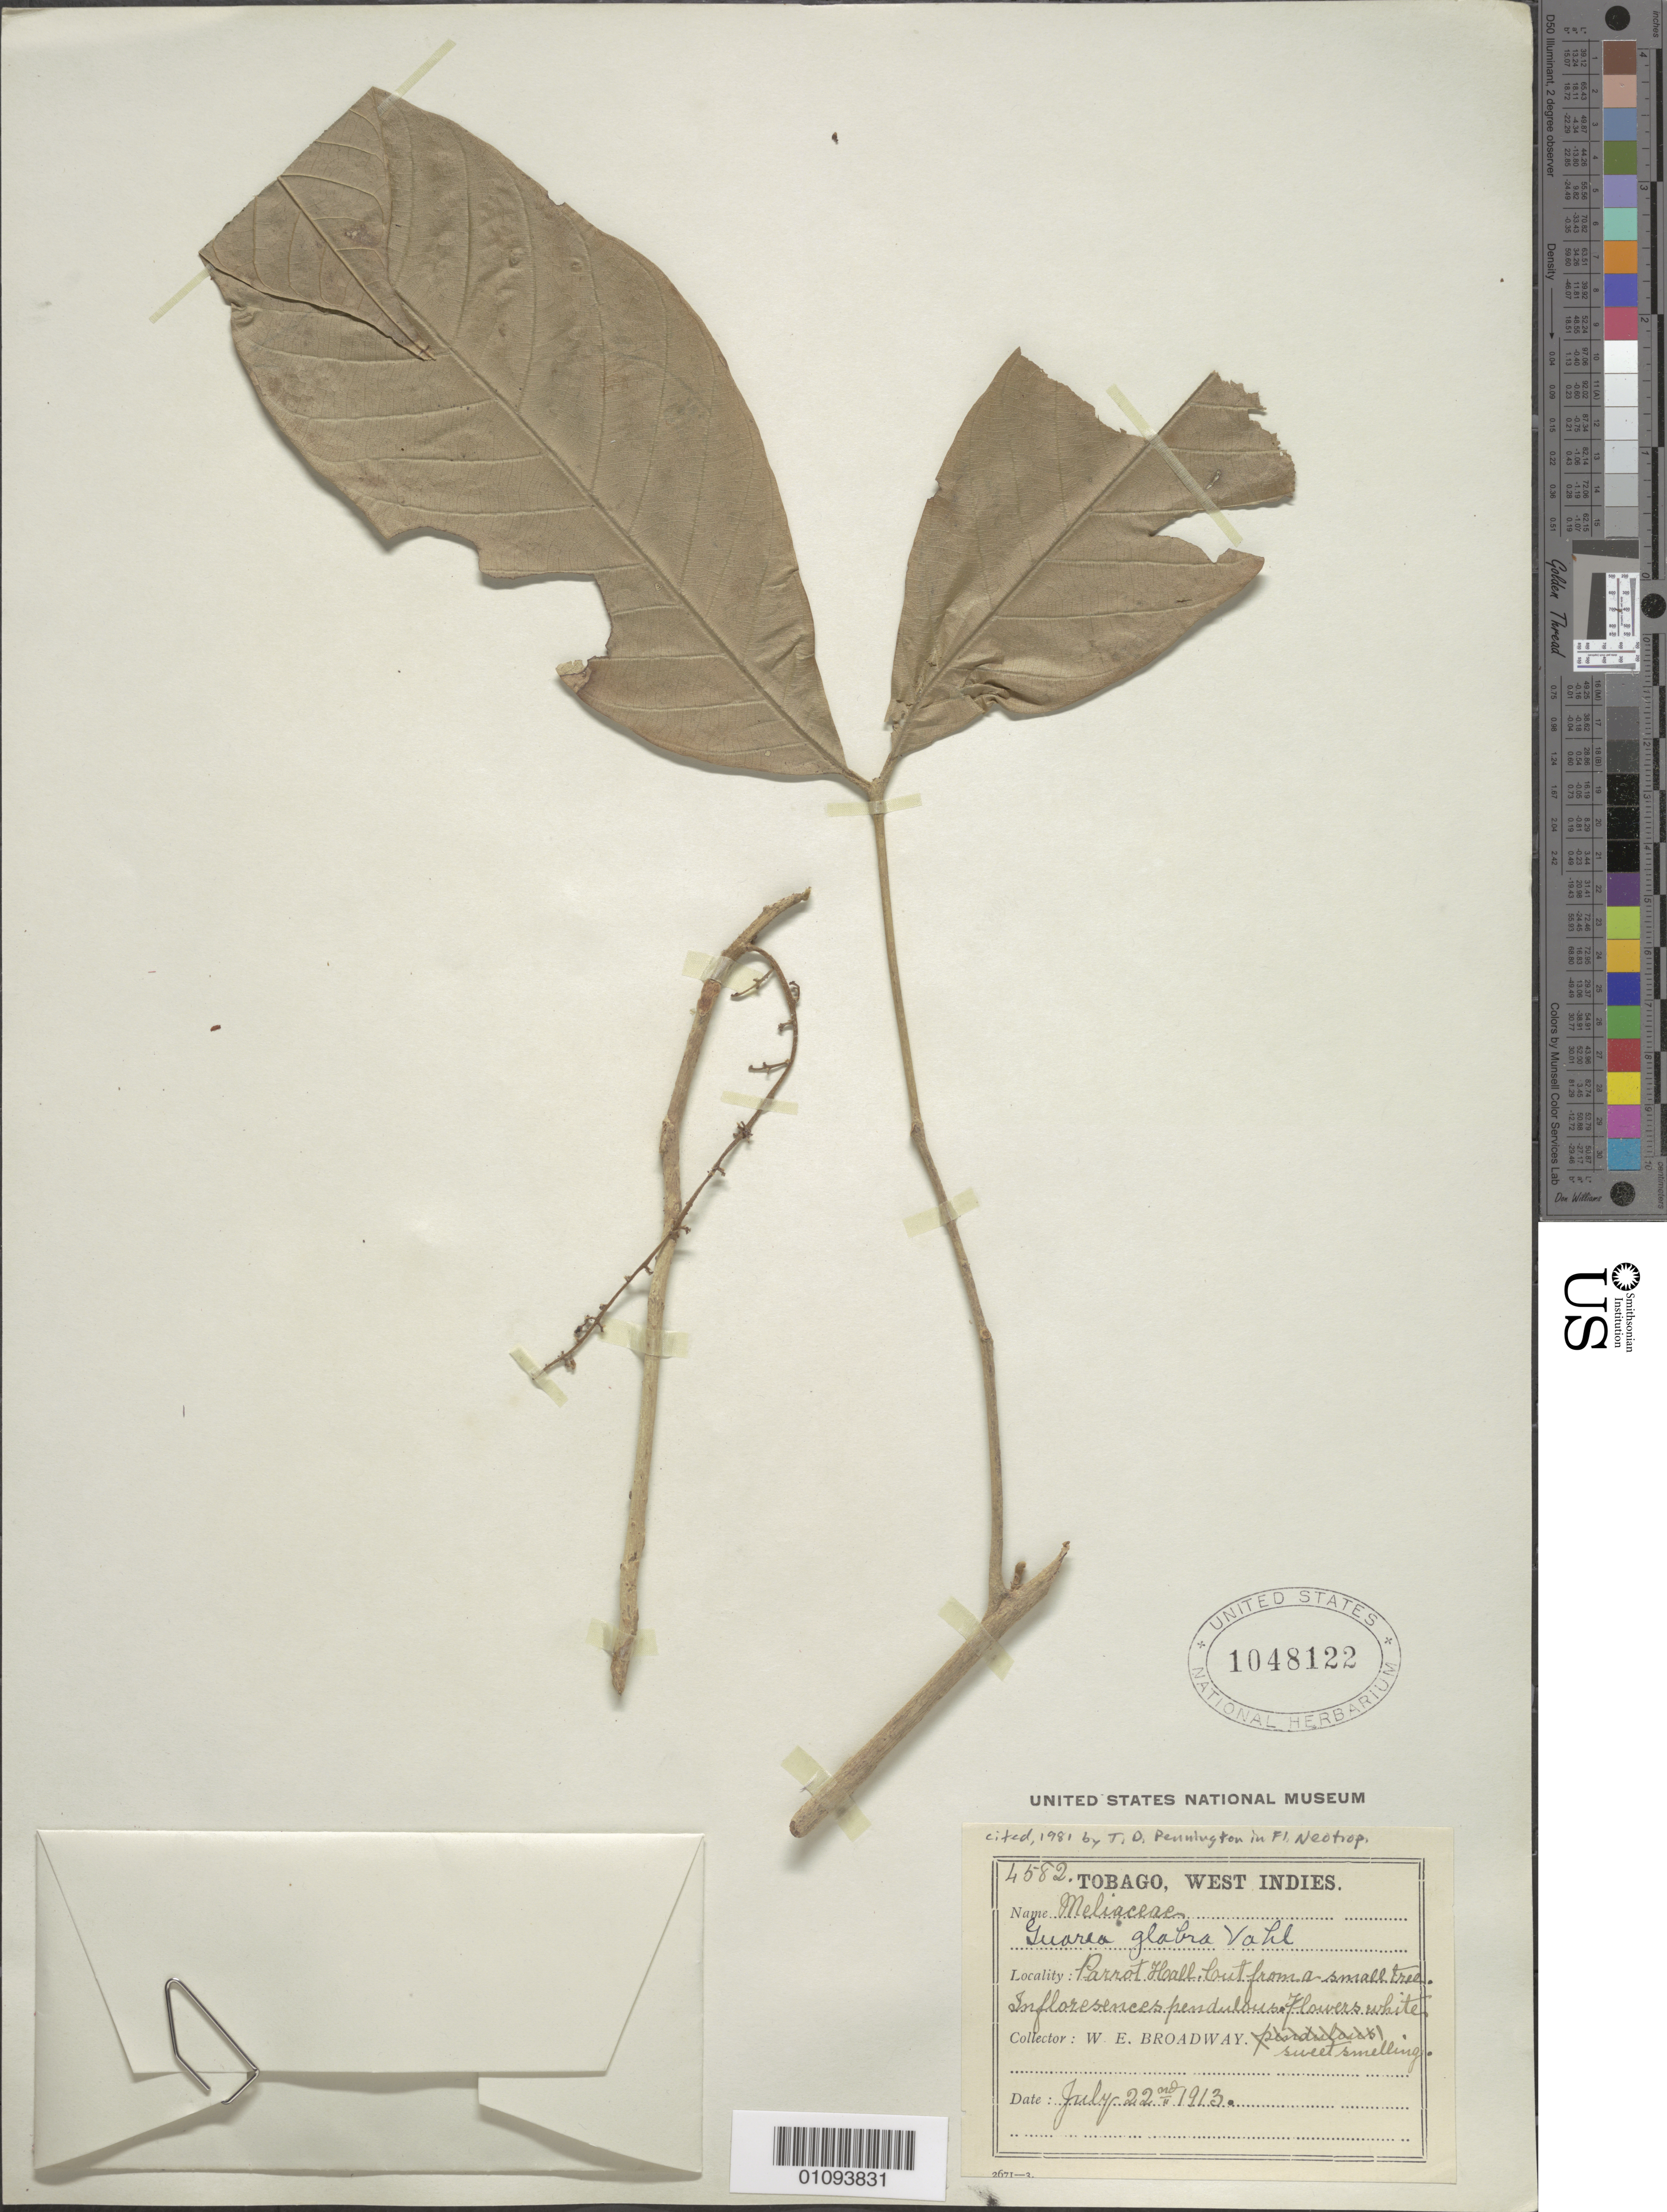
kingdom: Plantae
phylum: Tracheophyta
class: Magnoliopsida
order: Sapindales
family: Meliaceae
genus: Guarea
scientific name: Guarea glabra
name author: Vahl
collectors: W. E. Broadway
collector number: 4582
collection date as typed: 22 Jul 1913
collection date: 1913-07-22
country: Trinidad and Tobago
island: Tobago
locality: Parrot Hall [Thatch Cay? see notes]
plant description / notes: This record was created originally as being collected on Thatch Cay in Puerto Rico but this seems unlikely as W.E. Broadway collected primarily in Trinidad and Tobago. Additionally, the only Thatch Cay I found was in the Bahamas.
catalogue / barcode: US 1048122